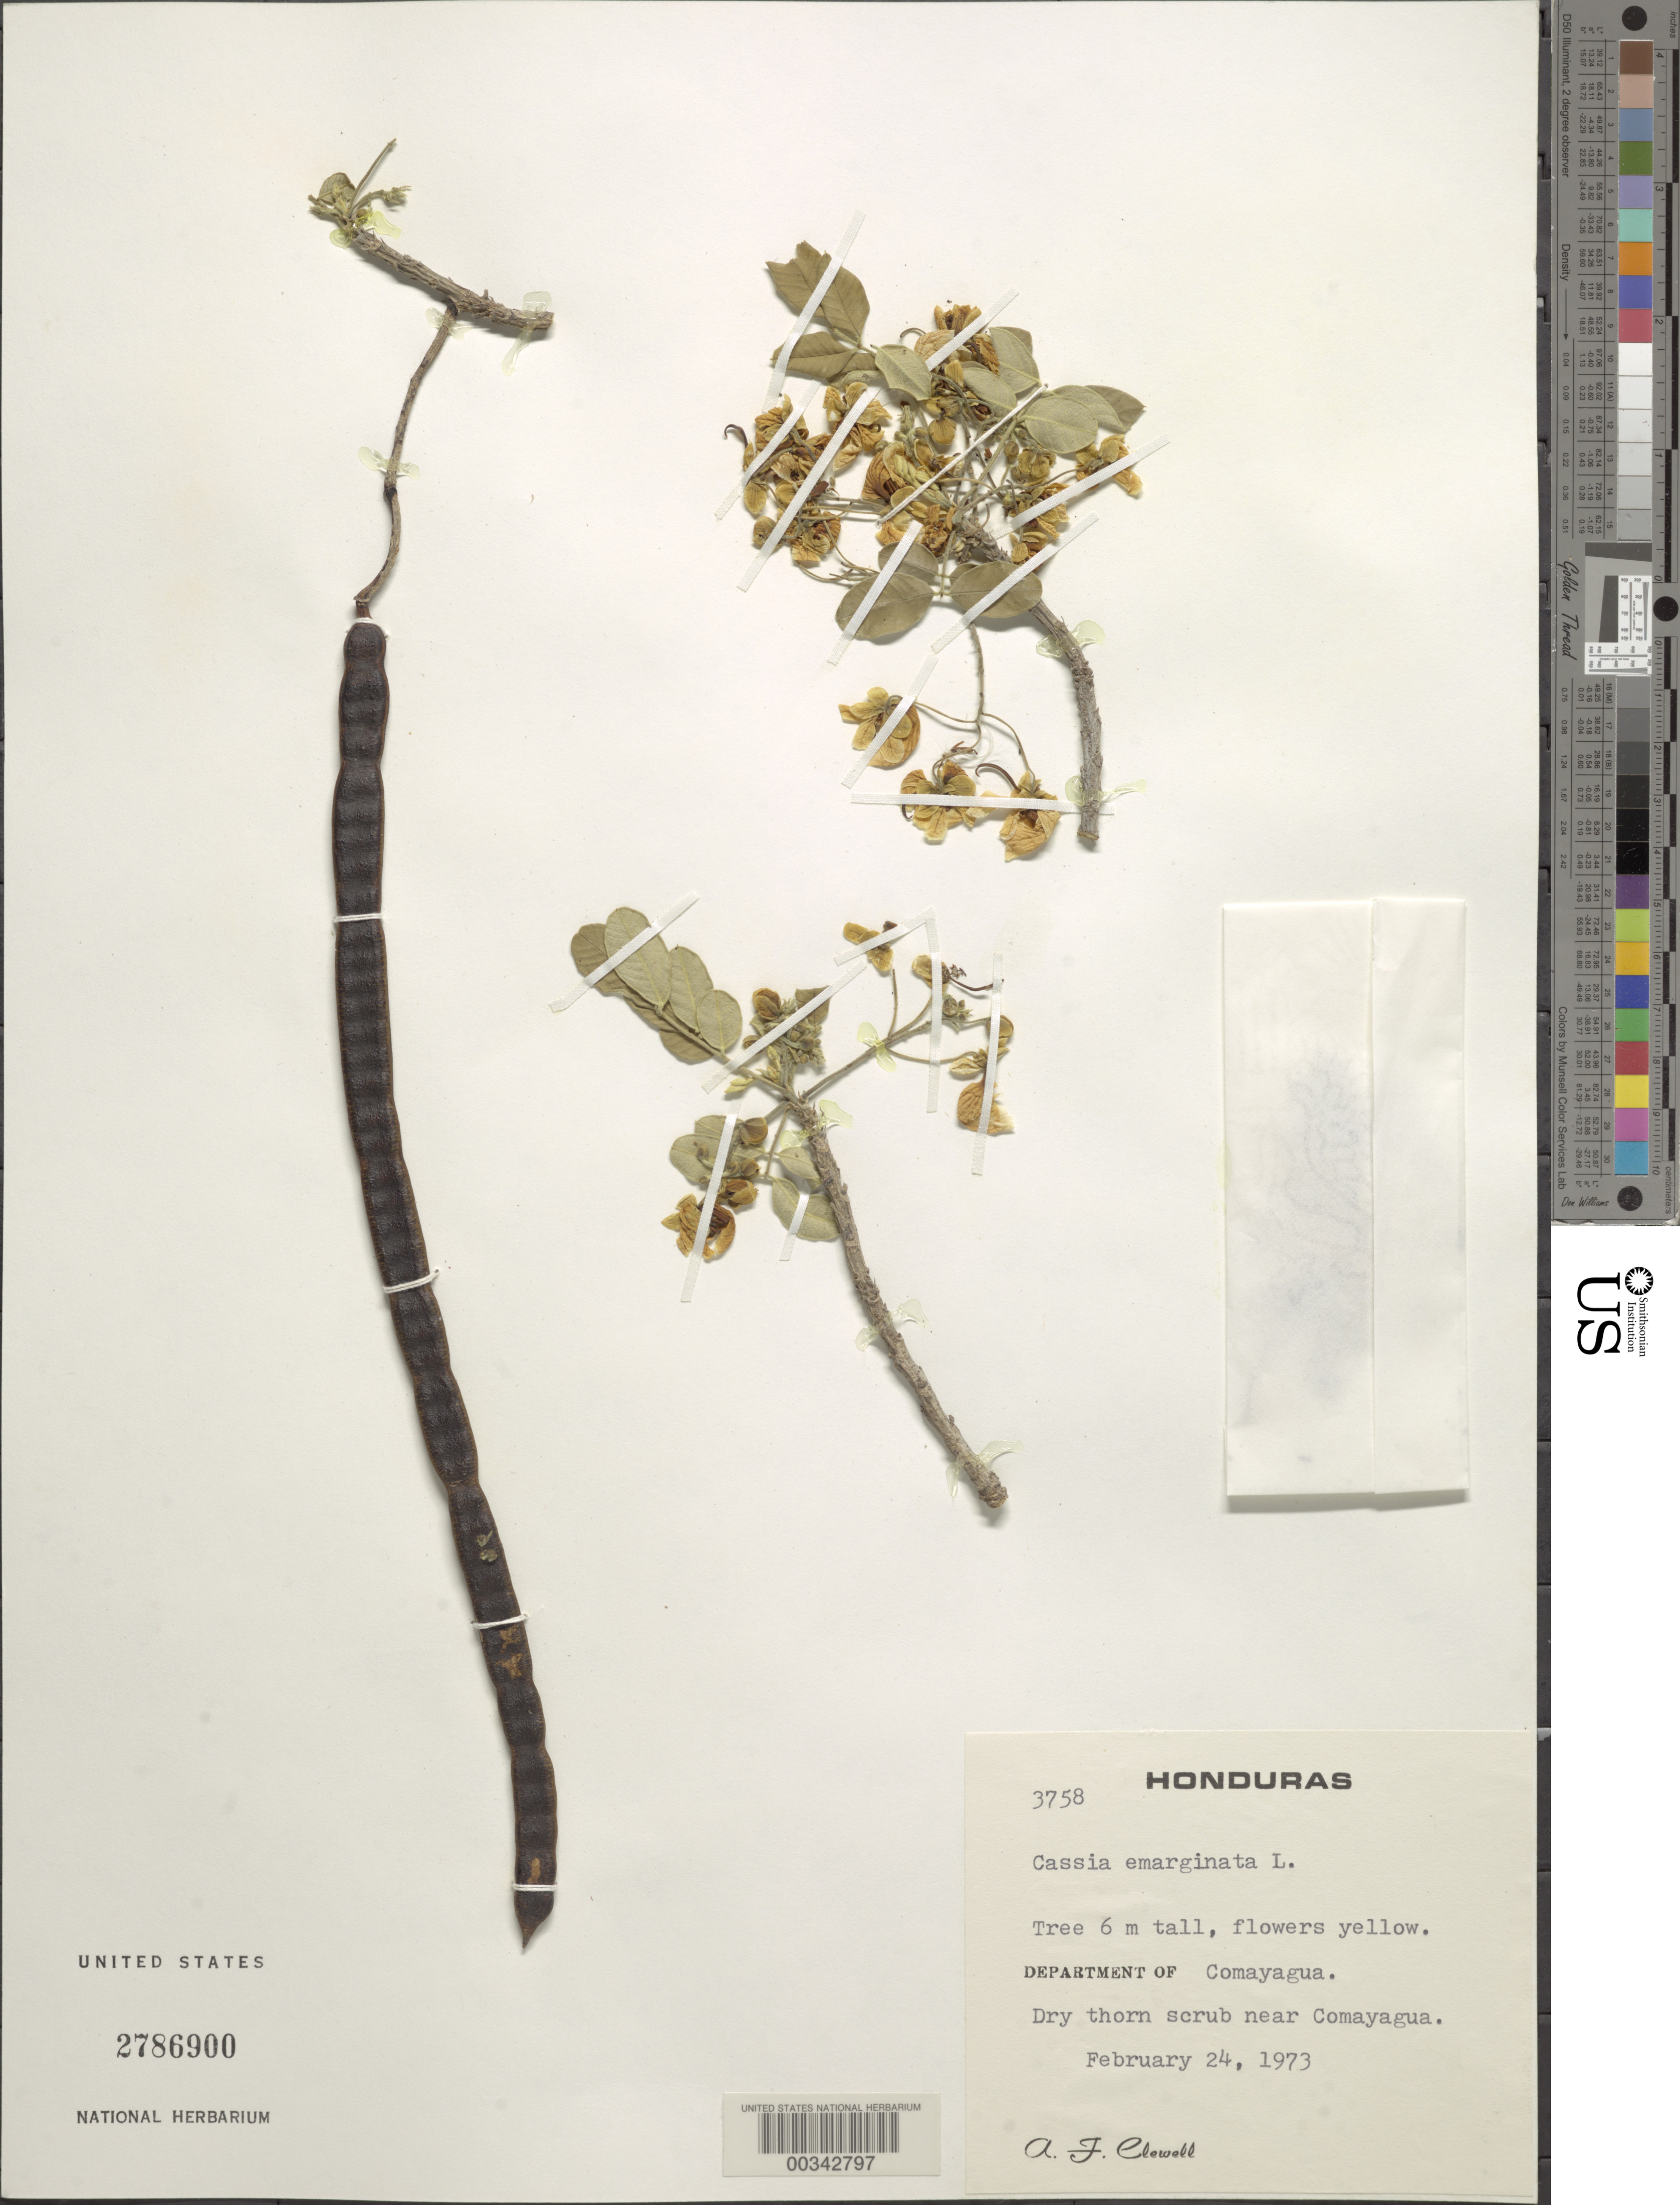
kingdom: Plantae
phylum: Tracheophyta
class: Magnoliopsida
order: Fabales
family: Fabaceae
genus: Senna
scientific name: Senna emarginata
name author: L.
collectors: A. Clewell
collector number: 3758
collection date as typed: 24 Feb 1973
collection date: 1973-02-24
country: Honduras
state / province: Comayagua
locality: Near Comayagua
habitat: Dry thorn scrub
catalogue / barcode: US 2786900